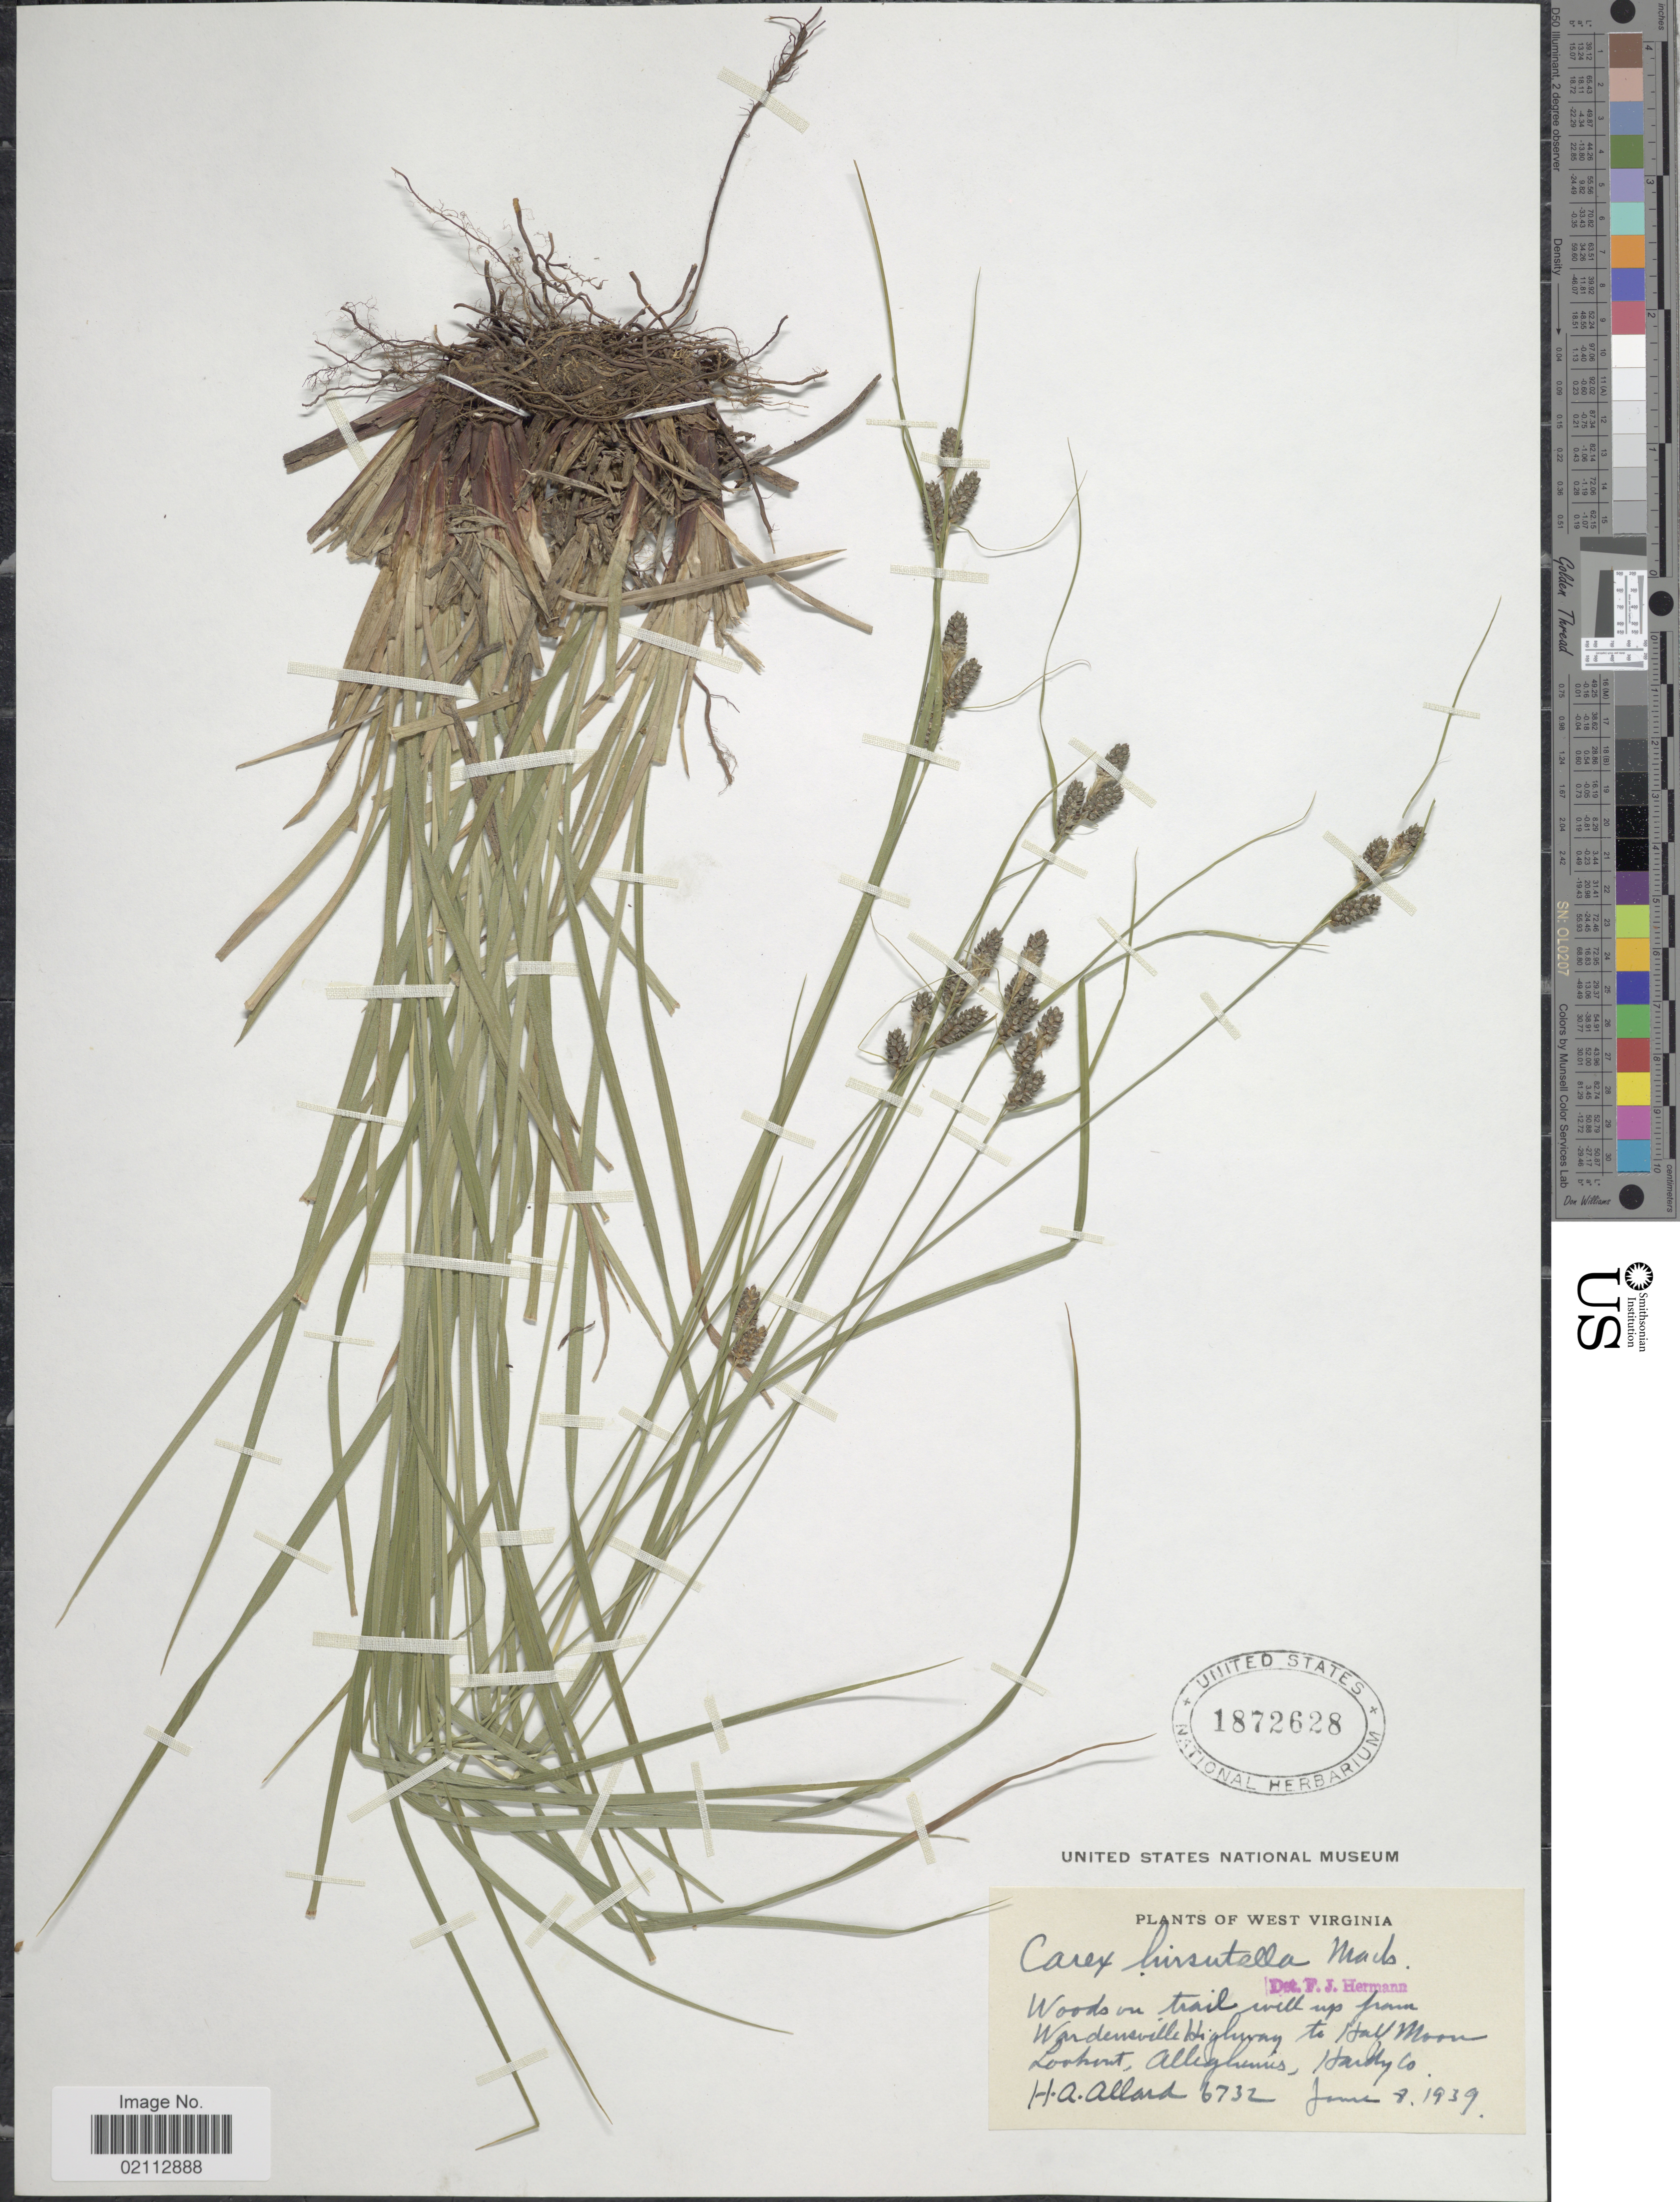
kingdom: Plantae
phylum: Tracheophyta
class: Liliopsida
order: Poales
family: Cyperaceae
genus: Carex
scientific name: Carex hirsutella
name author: Mack.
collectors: H. A. Allard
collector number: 6732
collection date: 1939-06-08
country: United States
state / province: West Virginia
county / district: Hardy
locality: Woods on trail will up from Wardensville Highway to Half Moon Lookout, Alleghenies, Hardy Co.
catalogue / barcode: US 1872628